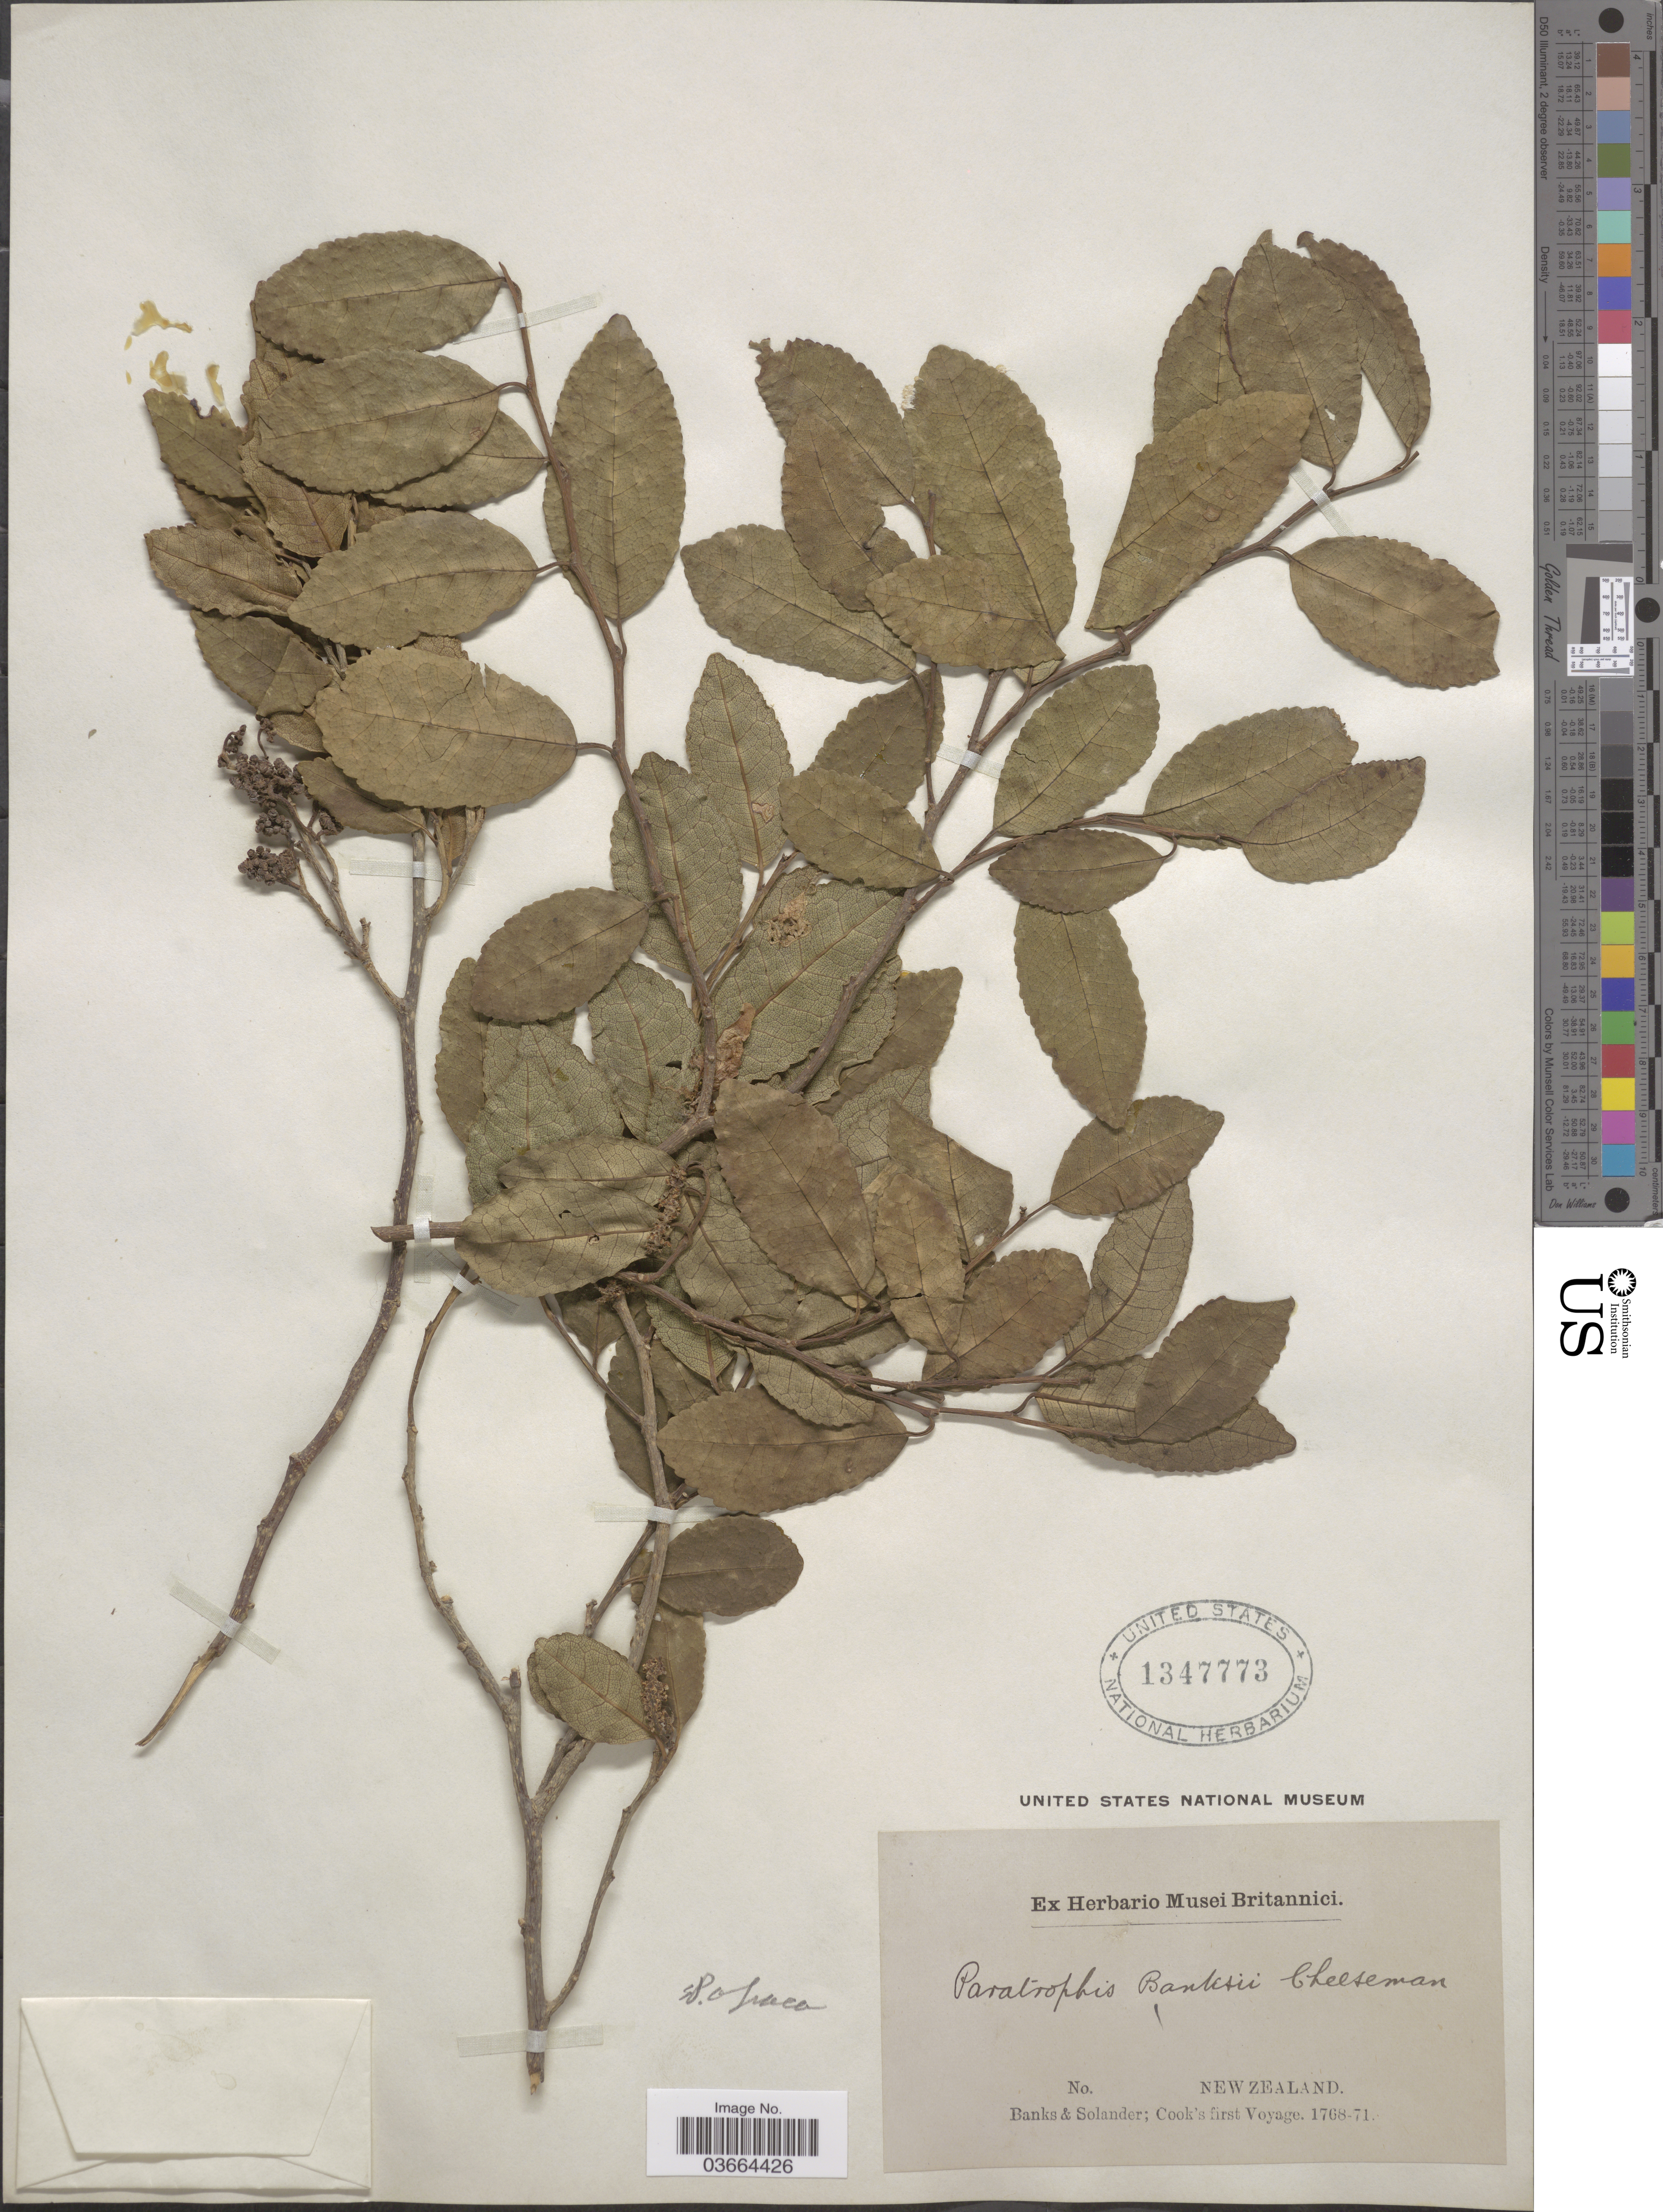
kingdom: Plantae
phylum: Tracheophyta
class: Magnoliopsida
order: Rosales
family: Moraceae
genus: Paratrophis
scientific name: Paratrophis banksii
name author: Cheeseman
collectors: -- Banks & -- Solander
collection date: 1768/1771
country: New Zealand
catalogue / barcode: US 1347773